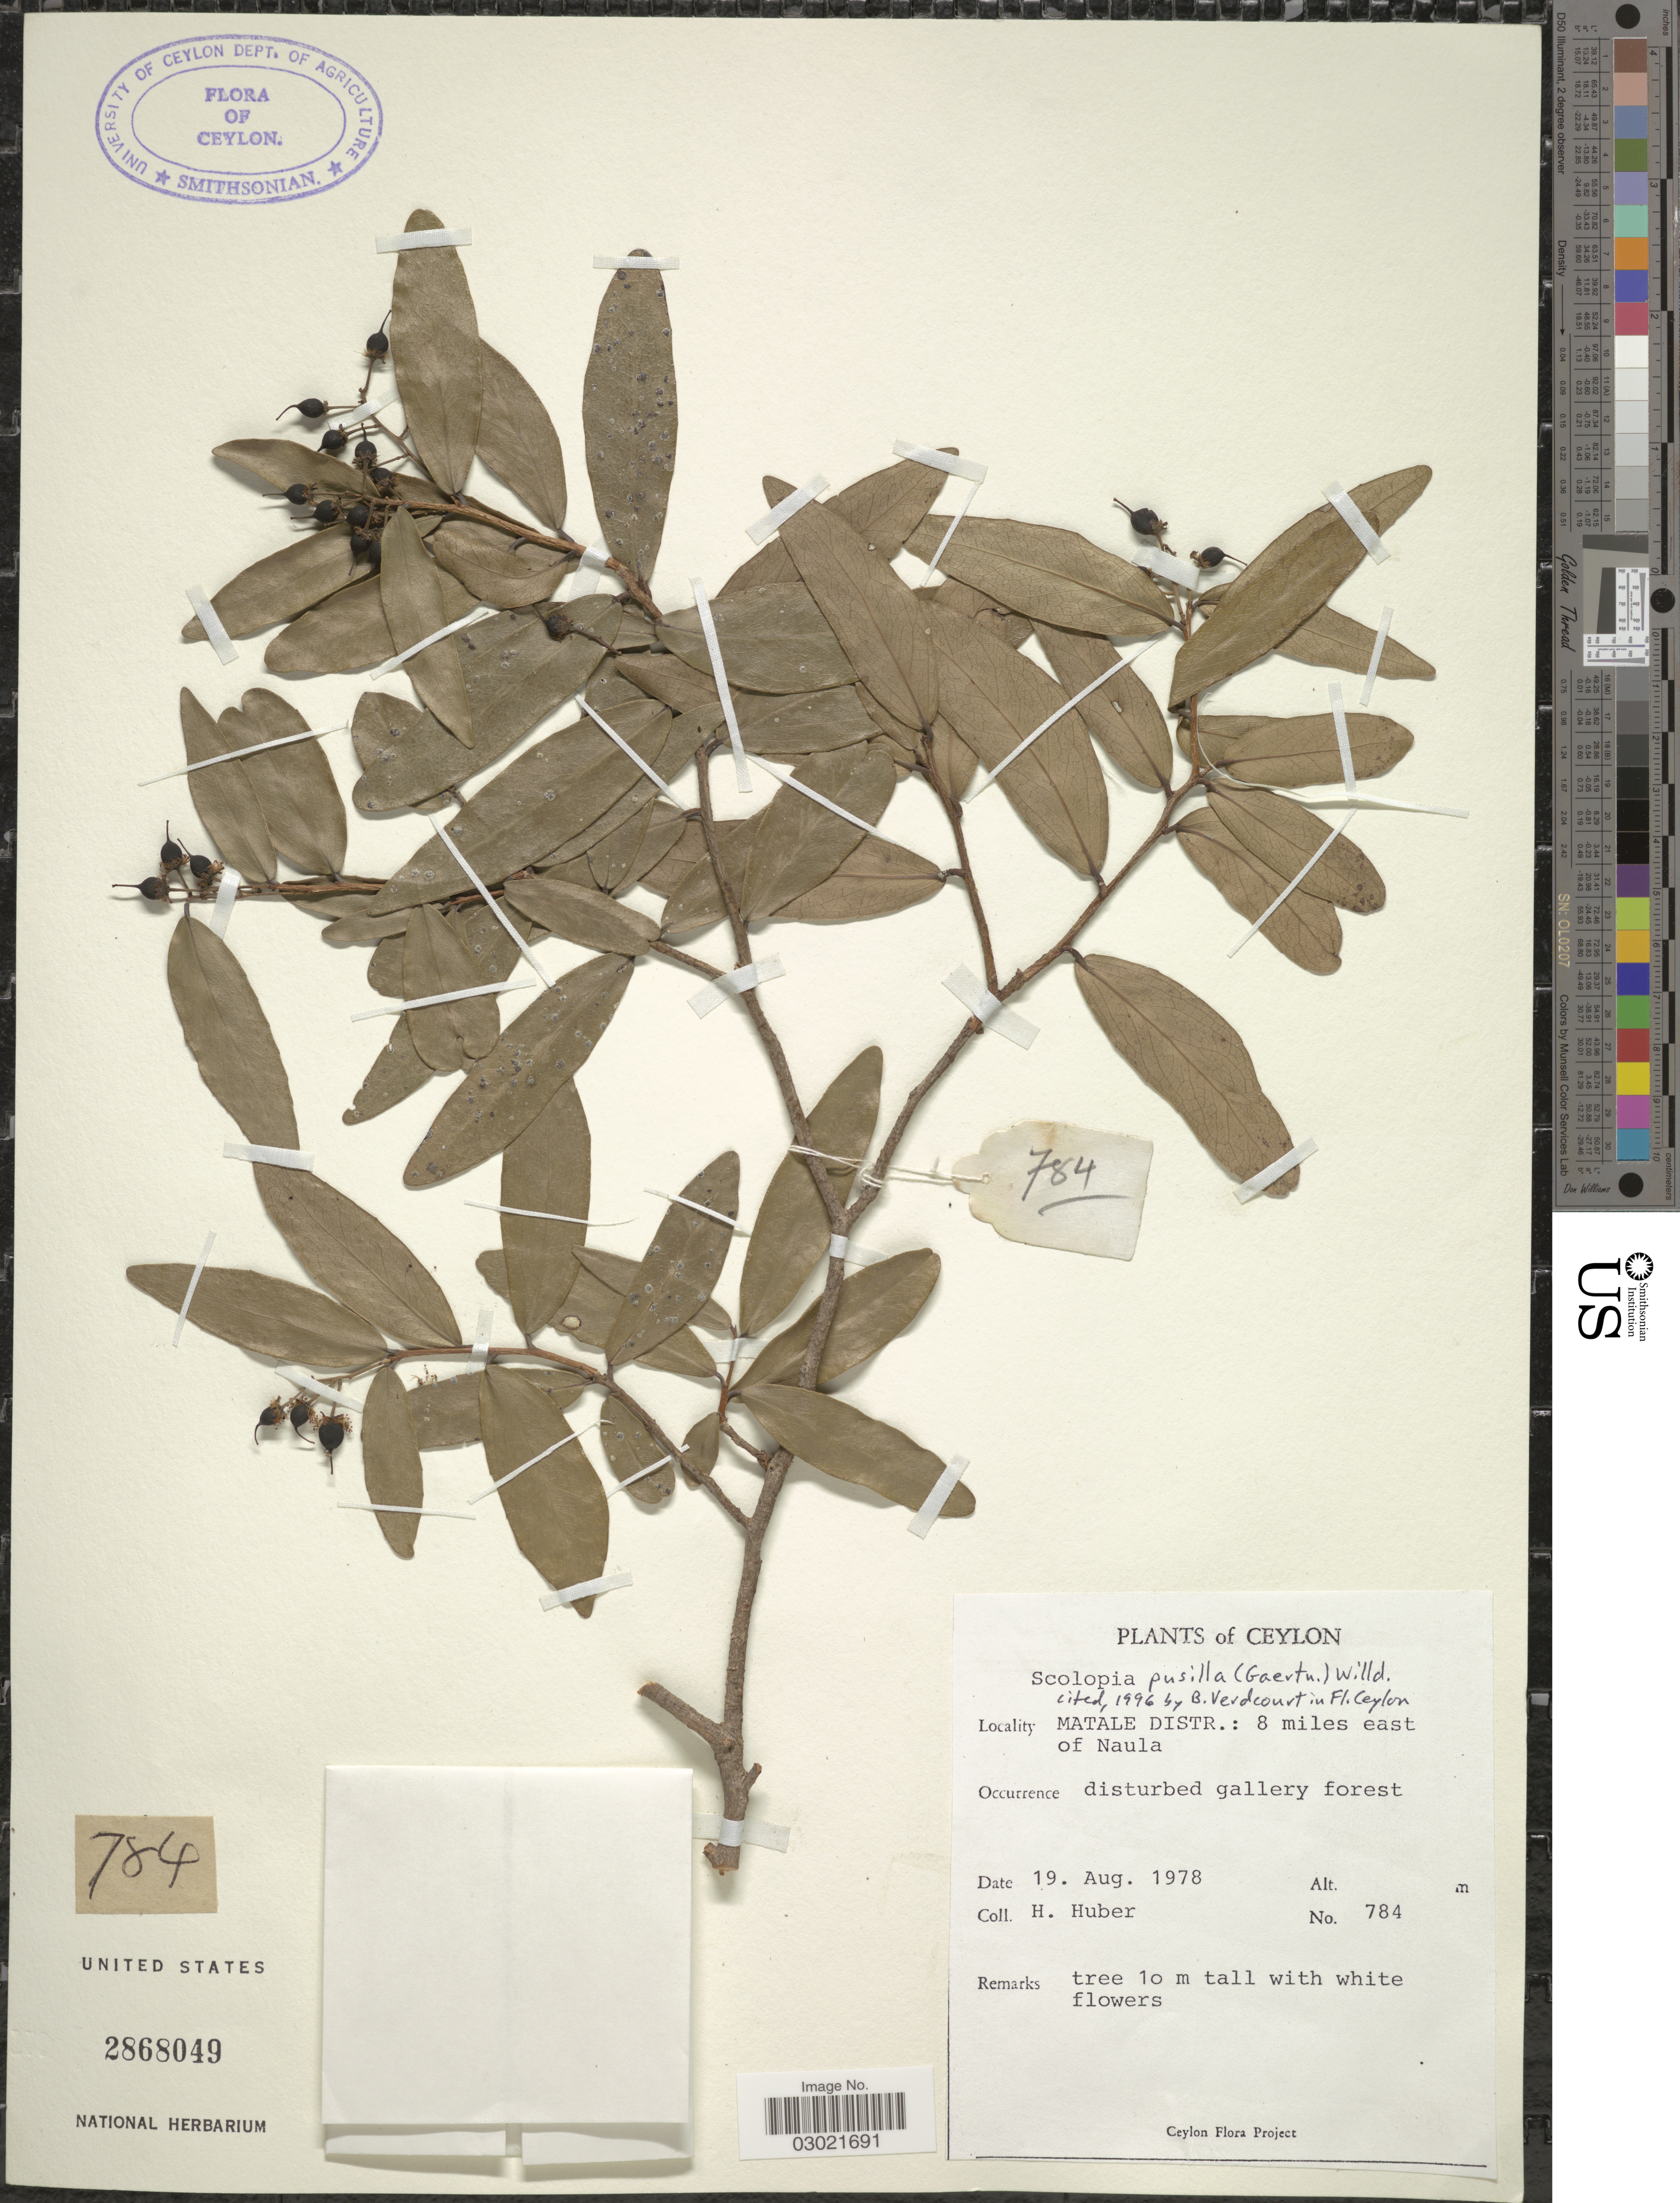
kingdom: Plantae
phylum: Tracheophyta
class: Magnoliopsida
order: Malpighiales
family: Salicaceae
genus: Scolopia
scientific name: Scolopia pusilla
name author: (Gaertn.) Willd.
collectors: H. Huber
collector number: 784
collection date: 1978-08-19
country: Sri Lanka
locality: Ceylon. Matale Distr.: 8 miles east of Naula.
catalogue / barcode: US 2868049